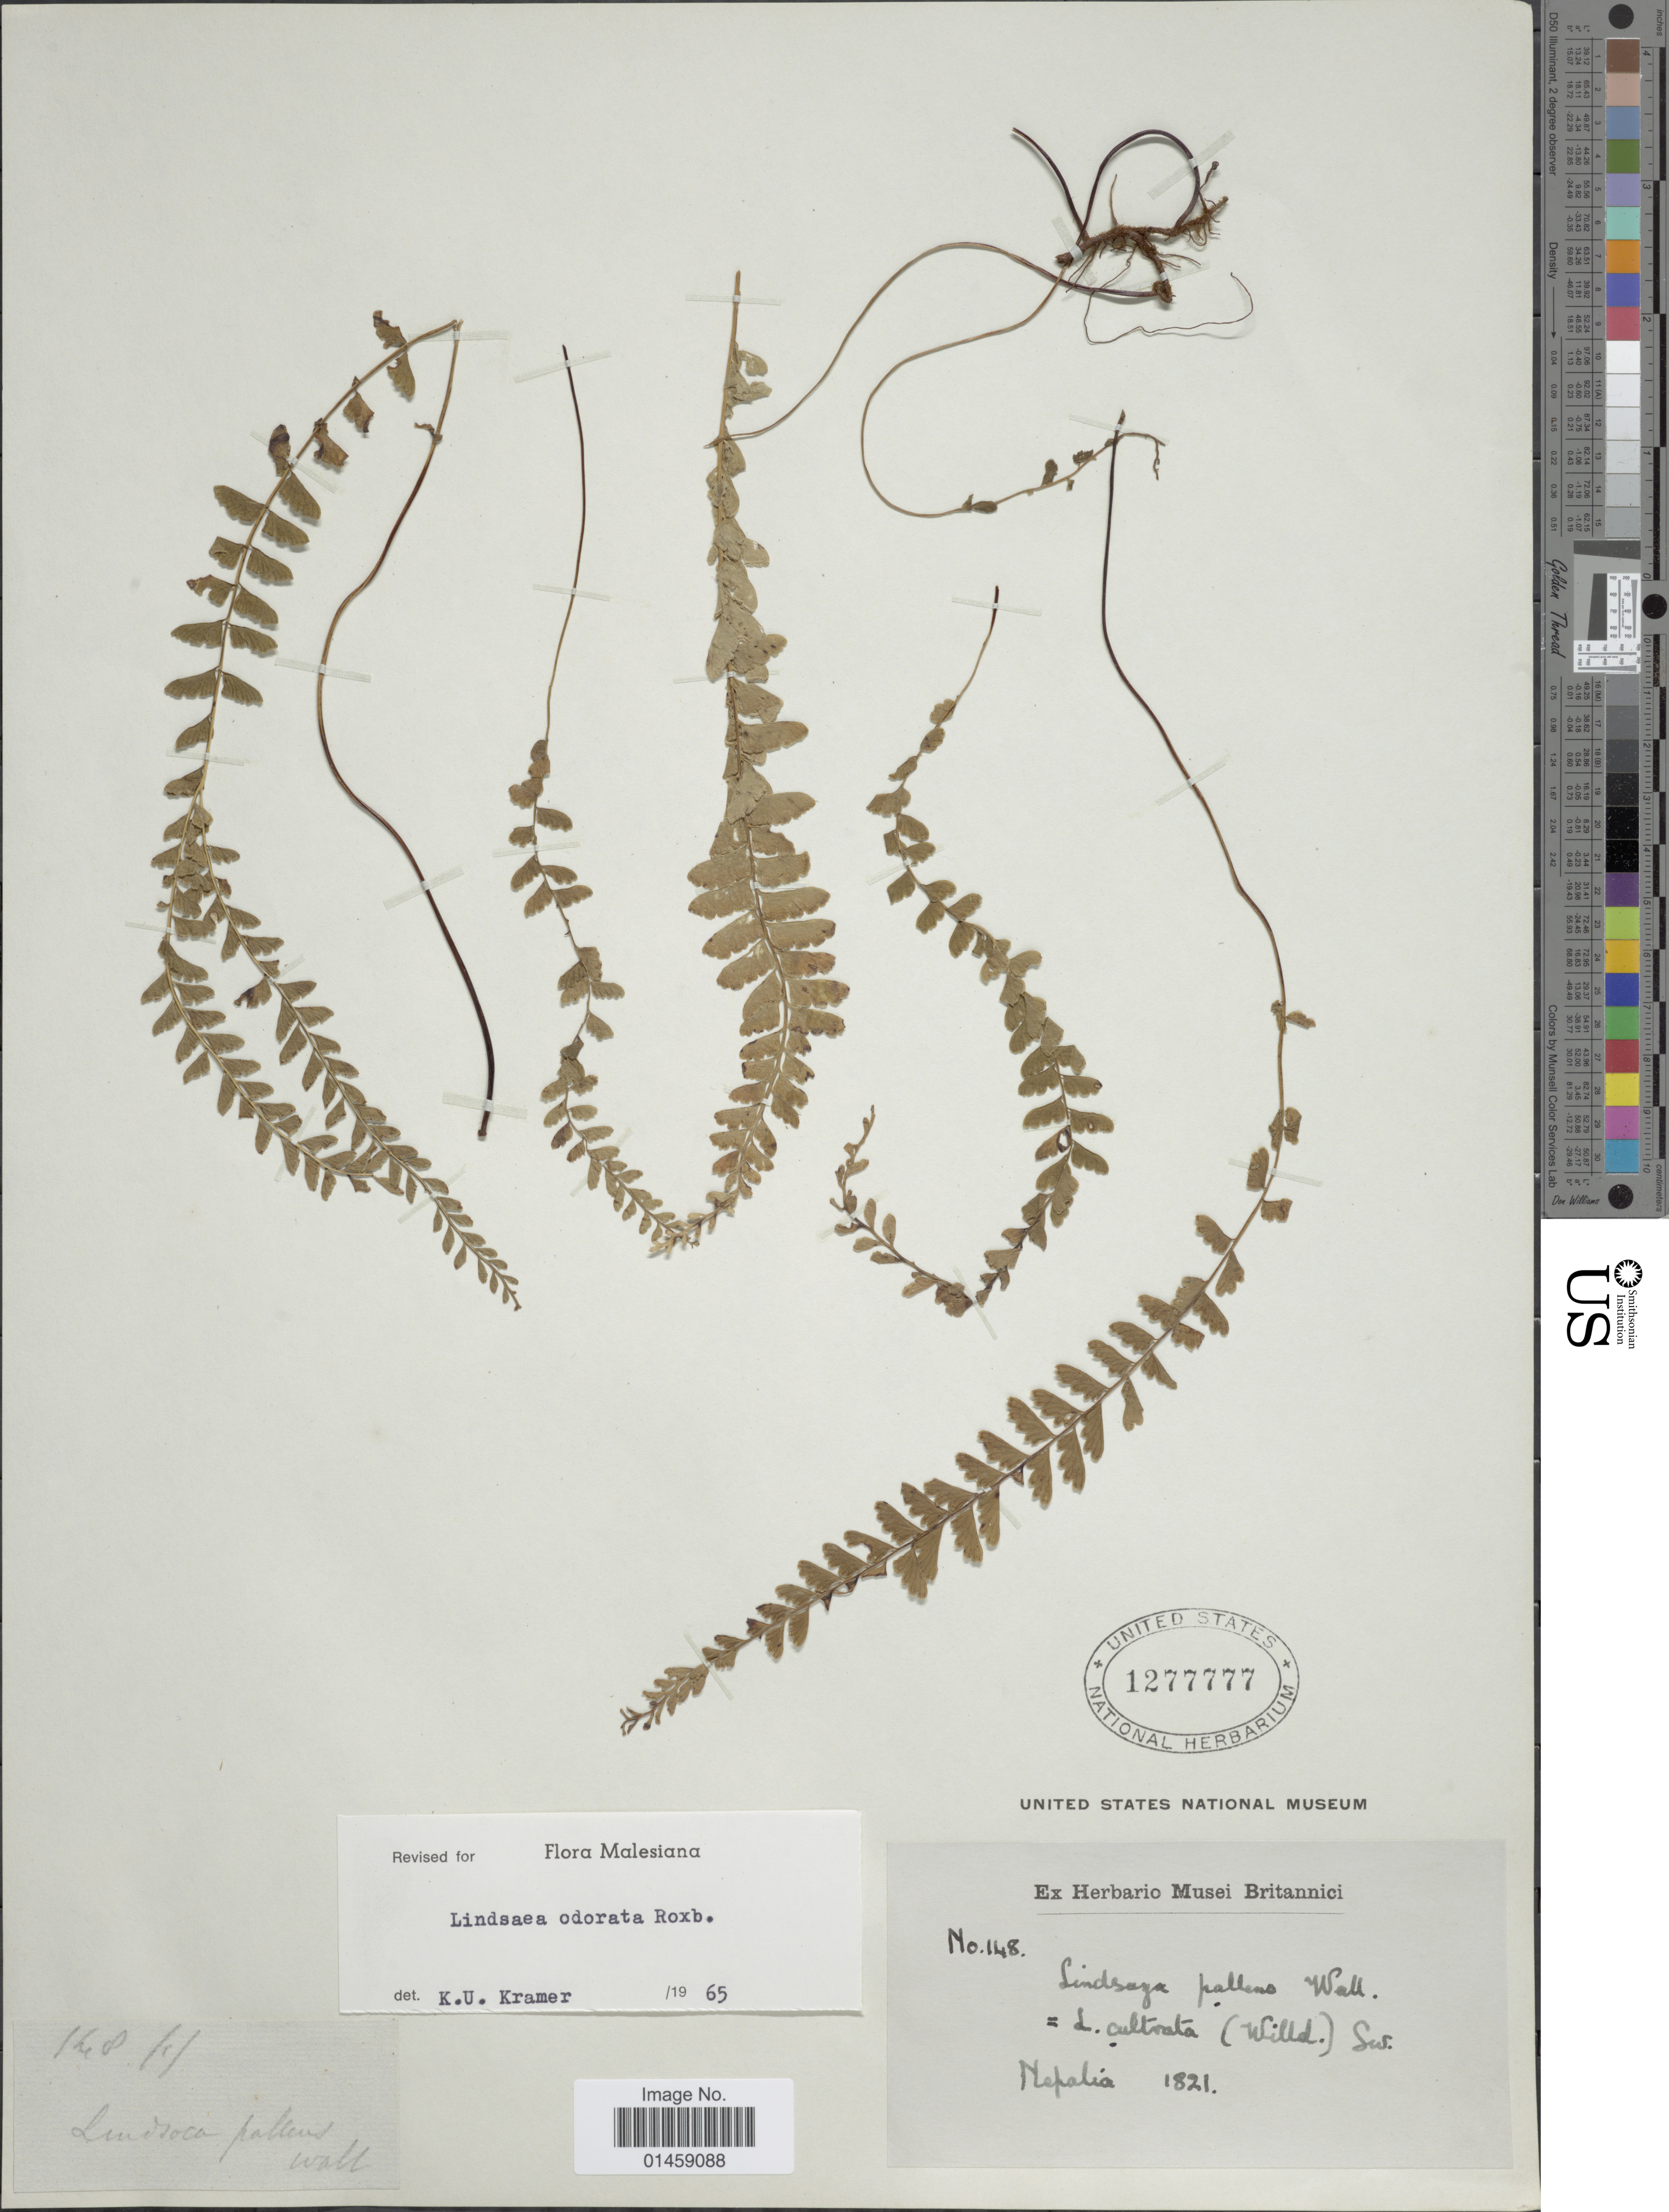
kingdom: Plantae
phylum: Tracheophyta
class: Polypodiopsida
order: Polypodiales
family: Lindsaeaceae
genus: Lindsaea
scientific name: Lindsaea odorata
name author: Roxb.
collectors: ex herb. Musei Britannici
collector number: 148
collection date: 1821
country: Nepal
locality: Nepalia.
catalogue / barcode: US 1277777